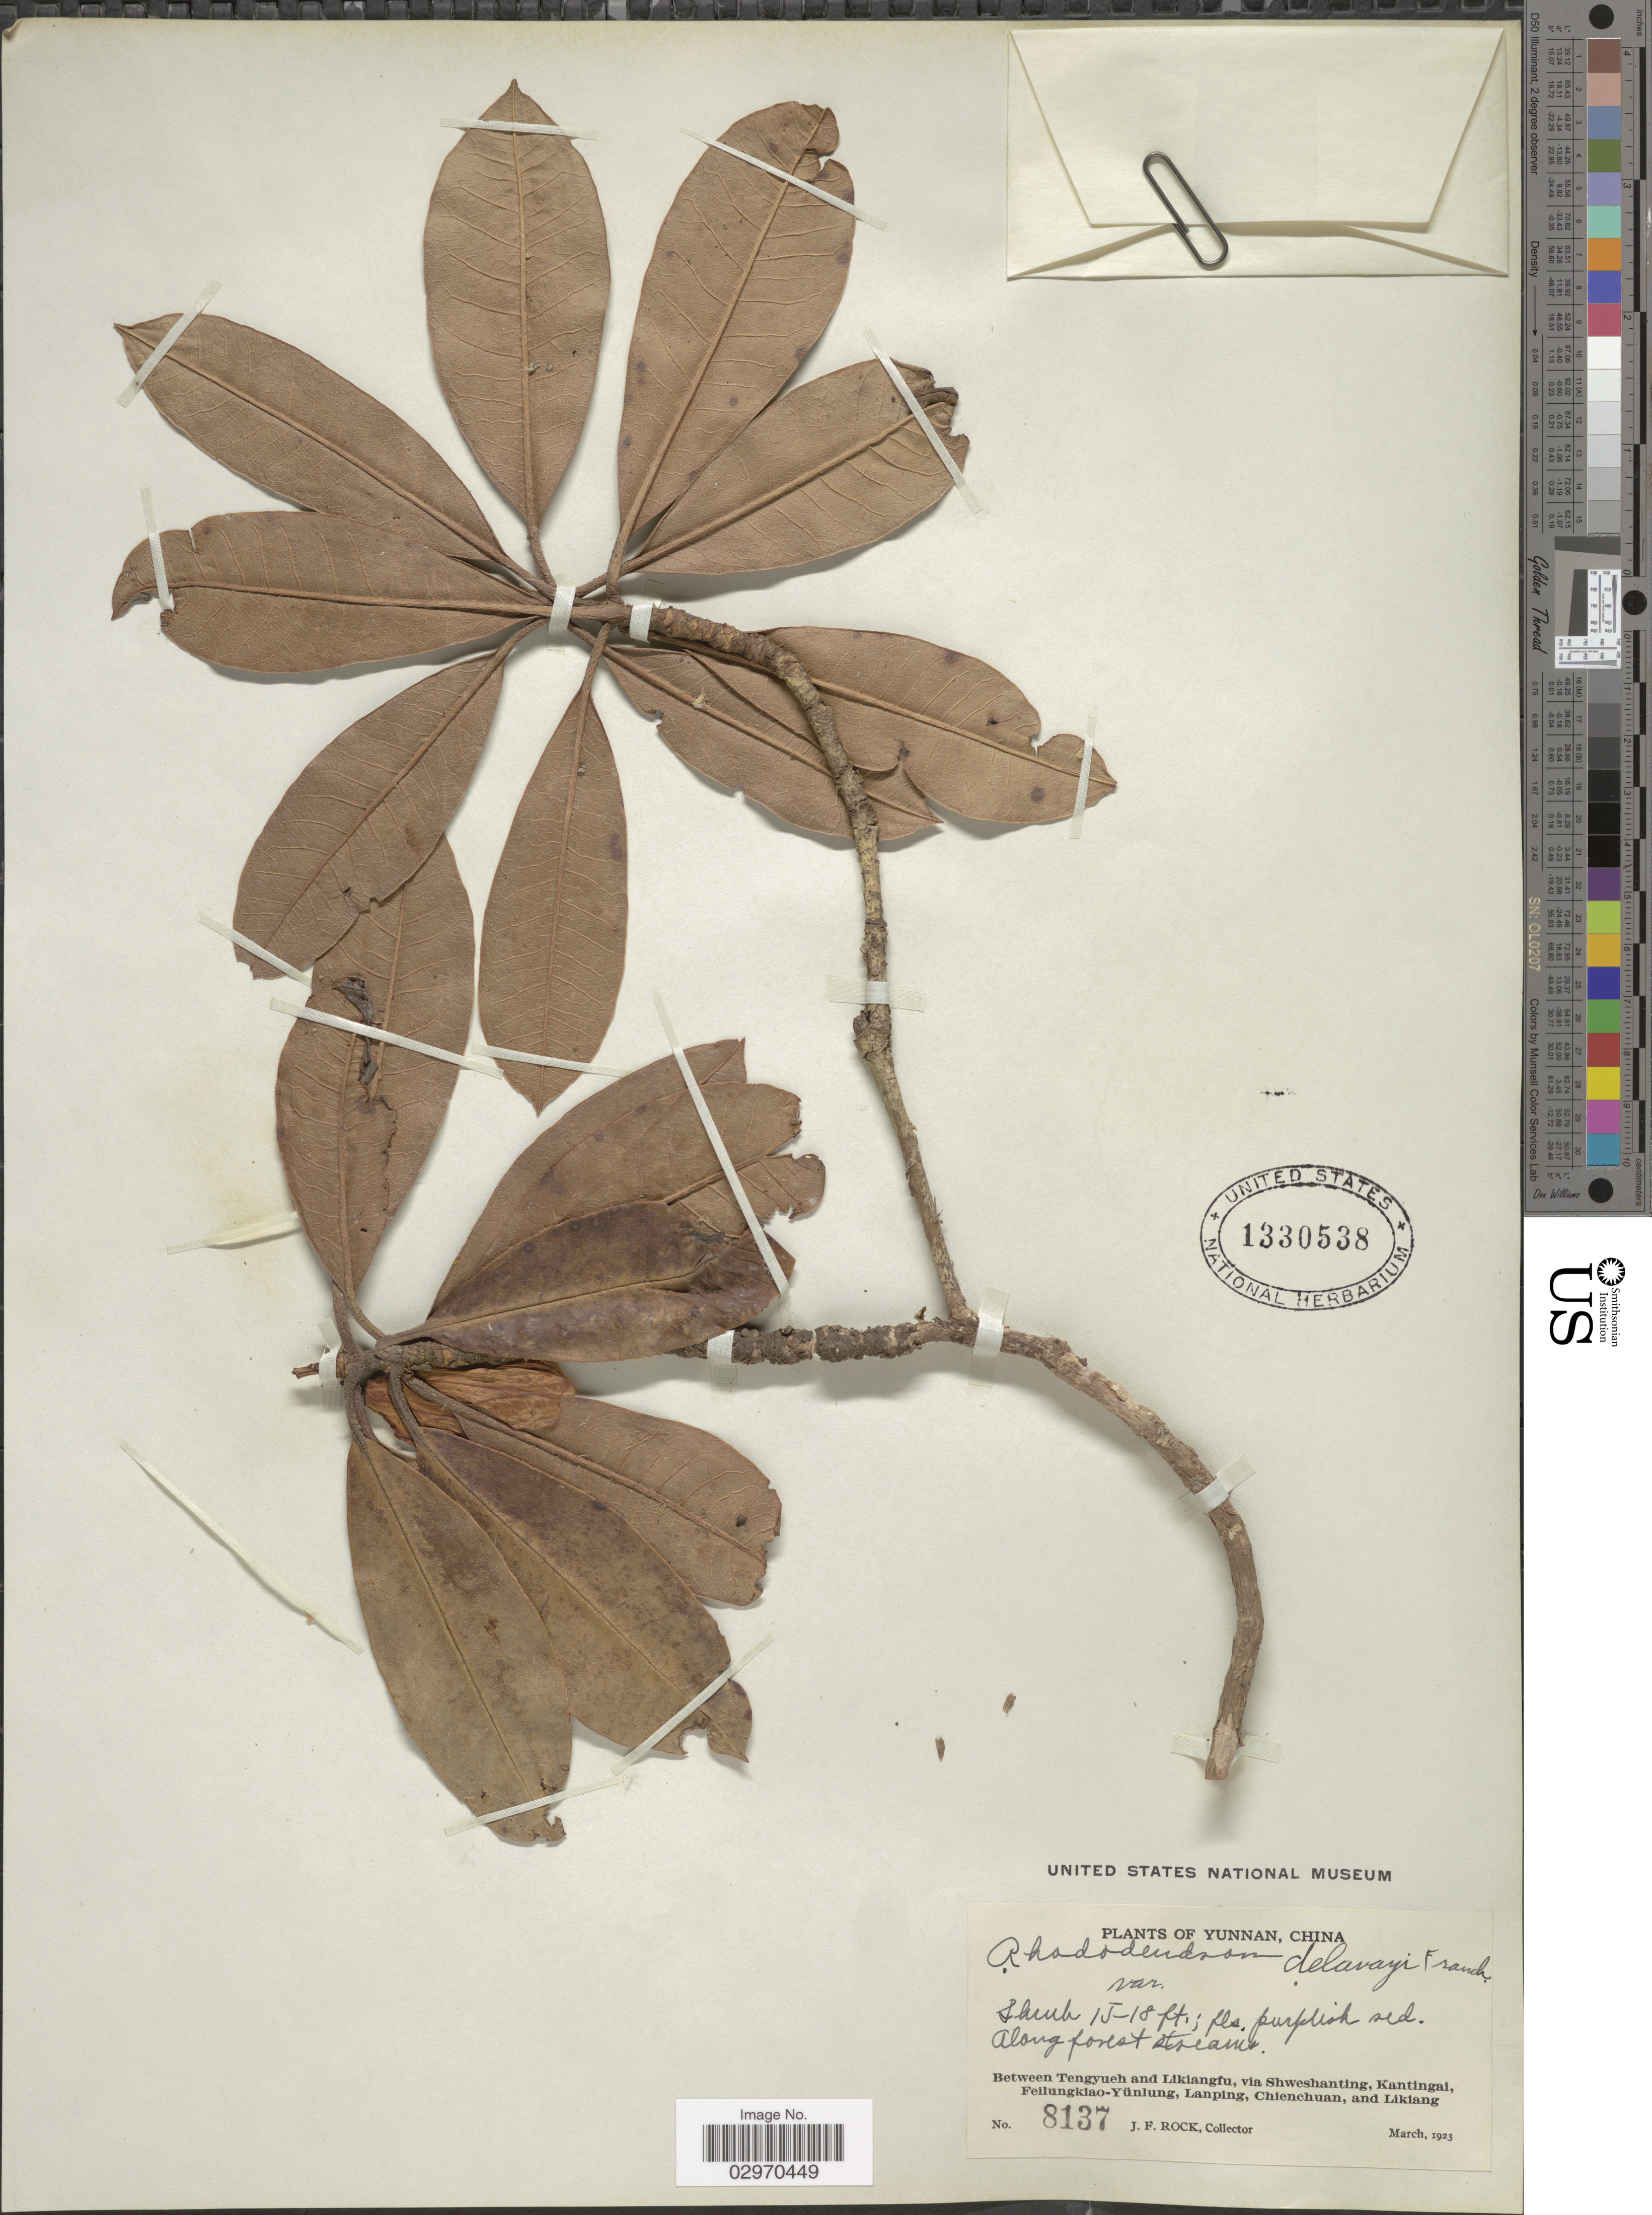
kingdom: Plantae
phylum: Tracheophyta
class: Magnoliopsida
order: Ericales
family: Ericaceae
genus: Rhododendron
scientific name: Rhododendron delavayi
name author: Franch.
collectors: J. Rock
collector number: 8137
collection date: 1923-03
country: China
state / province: Yunnan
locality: Between Tengyueh and Likiangfu, via Shweshanting, Kantingai, Feilungkiao-Yünlung, Lanping, Chienchuan, and Likiang.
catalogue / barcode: US 1330538